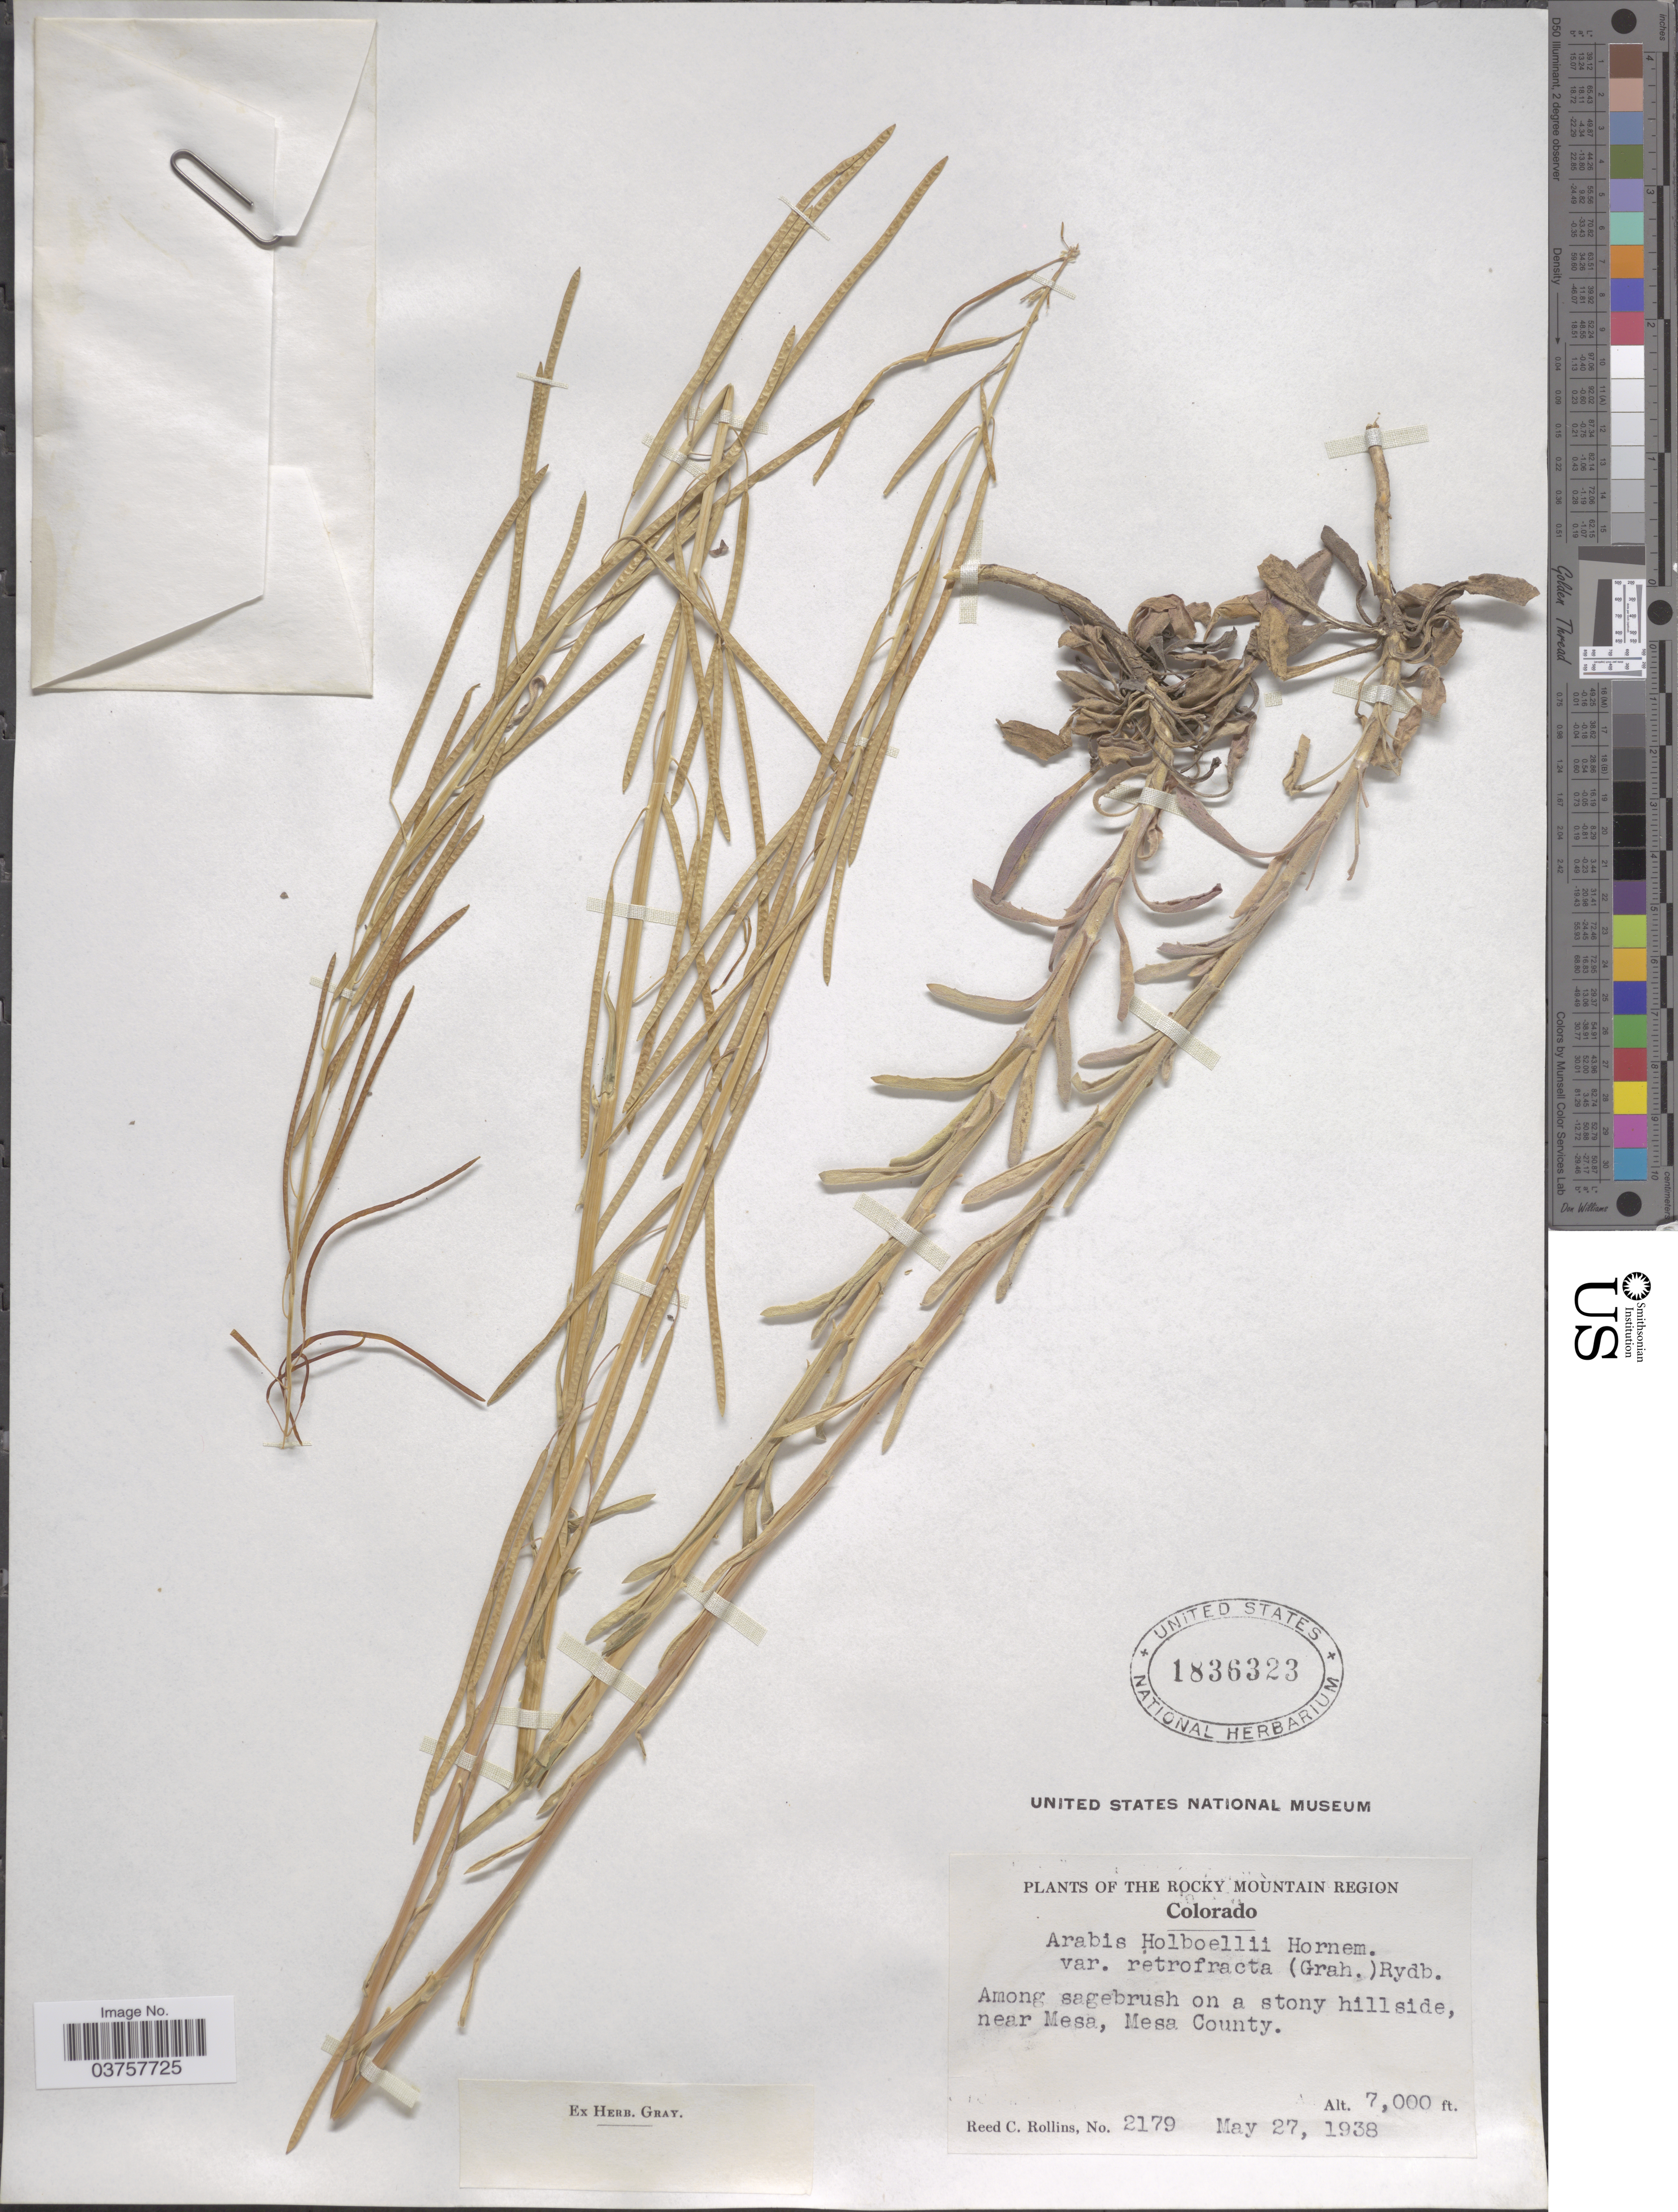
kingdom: Plantae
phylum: Tracheophyta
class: Magnoliopsida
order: Brassicales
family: Brassicaceae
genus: Arabis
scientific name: Arabis holboellii var. retrofracta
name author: Rydb.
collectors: R. C. Rollins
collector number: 2179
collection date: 1938-05-27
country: United States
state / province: Colorado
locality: The Rocky Mountain Region. Near Mesa, Mesa County.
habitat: among sagebrush on a stony hillside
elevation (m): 2134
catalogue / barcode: US 1836323